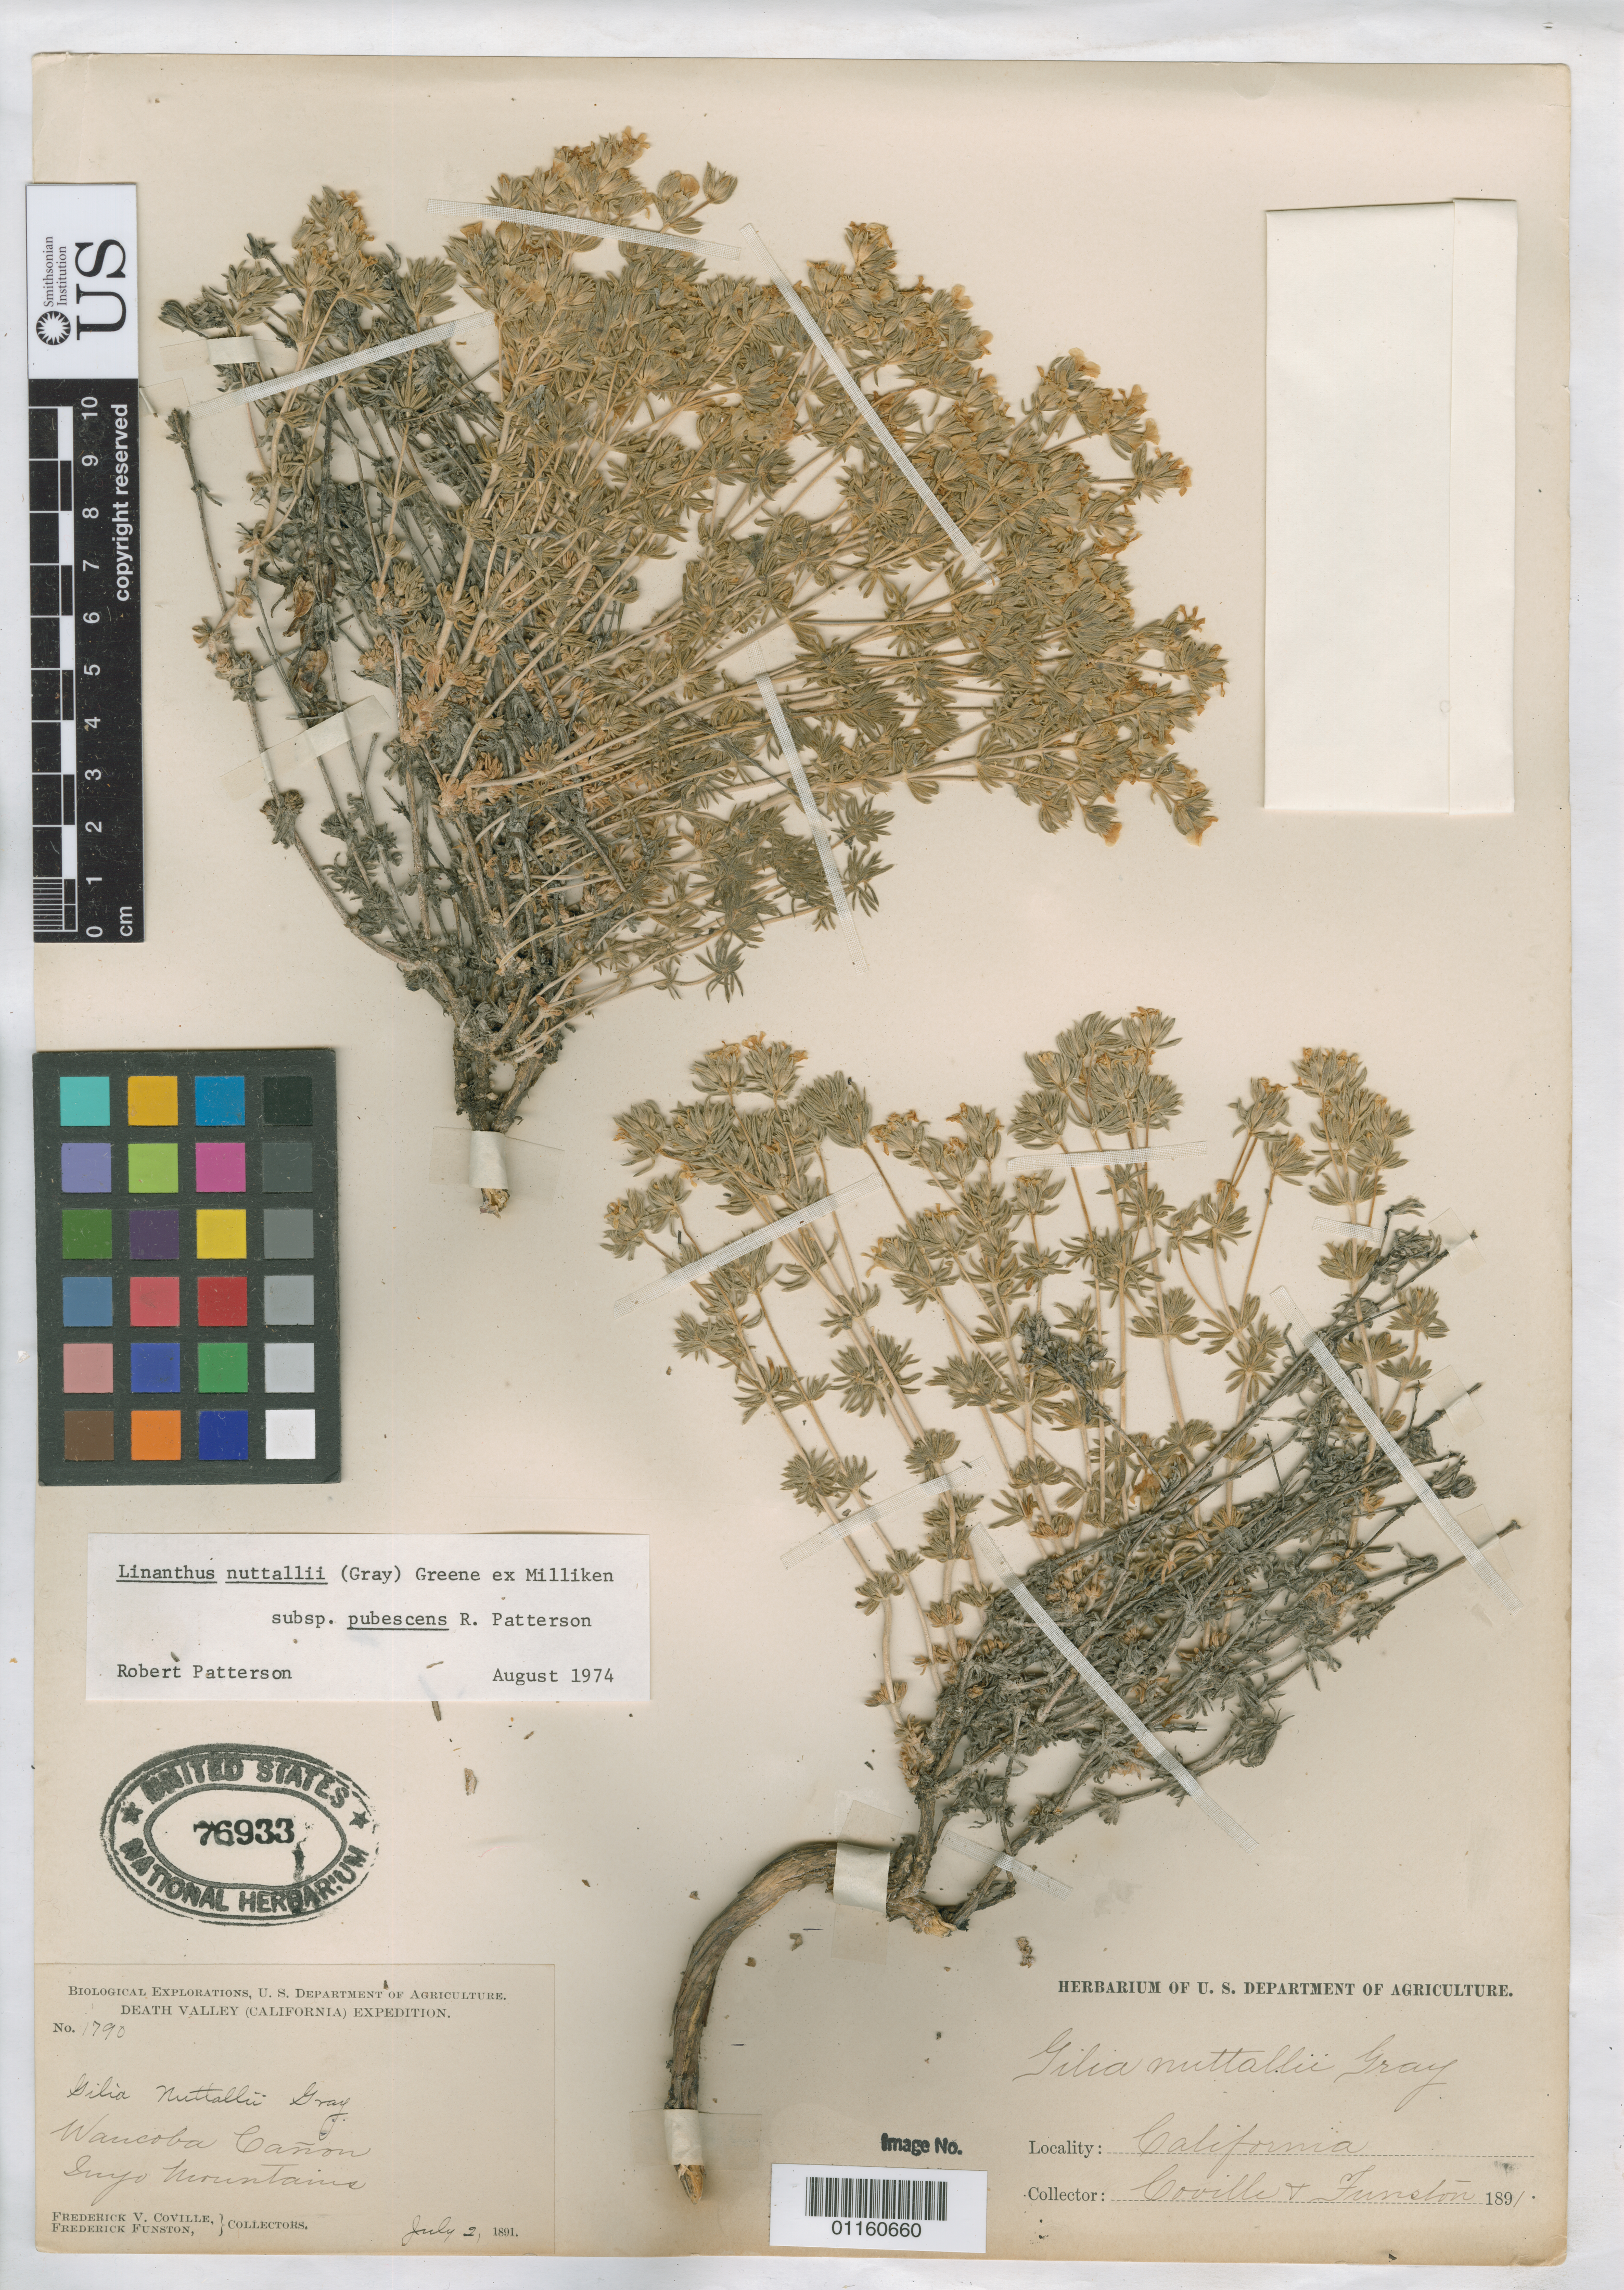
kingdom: Plantae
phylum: Tracheophyta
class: Magnoliopsida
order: Ericales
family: Polemoniaceae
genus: Leptosiphon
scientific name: Leptosiphon nuttallii subsp. pubescens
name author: (R. Patt.) J.M. Porter & L.A. Johnson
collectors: F. V. Coville & F. Funston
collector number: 1790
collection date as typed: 2 Jul 1891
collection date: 1891-07-02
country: United States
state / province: California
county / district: Inyo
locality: Waucoba Canyon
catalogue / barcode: US 76933